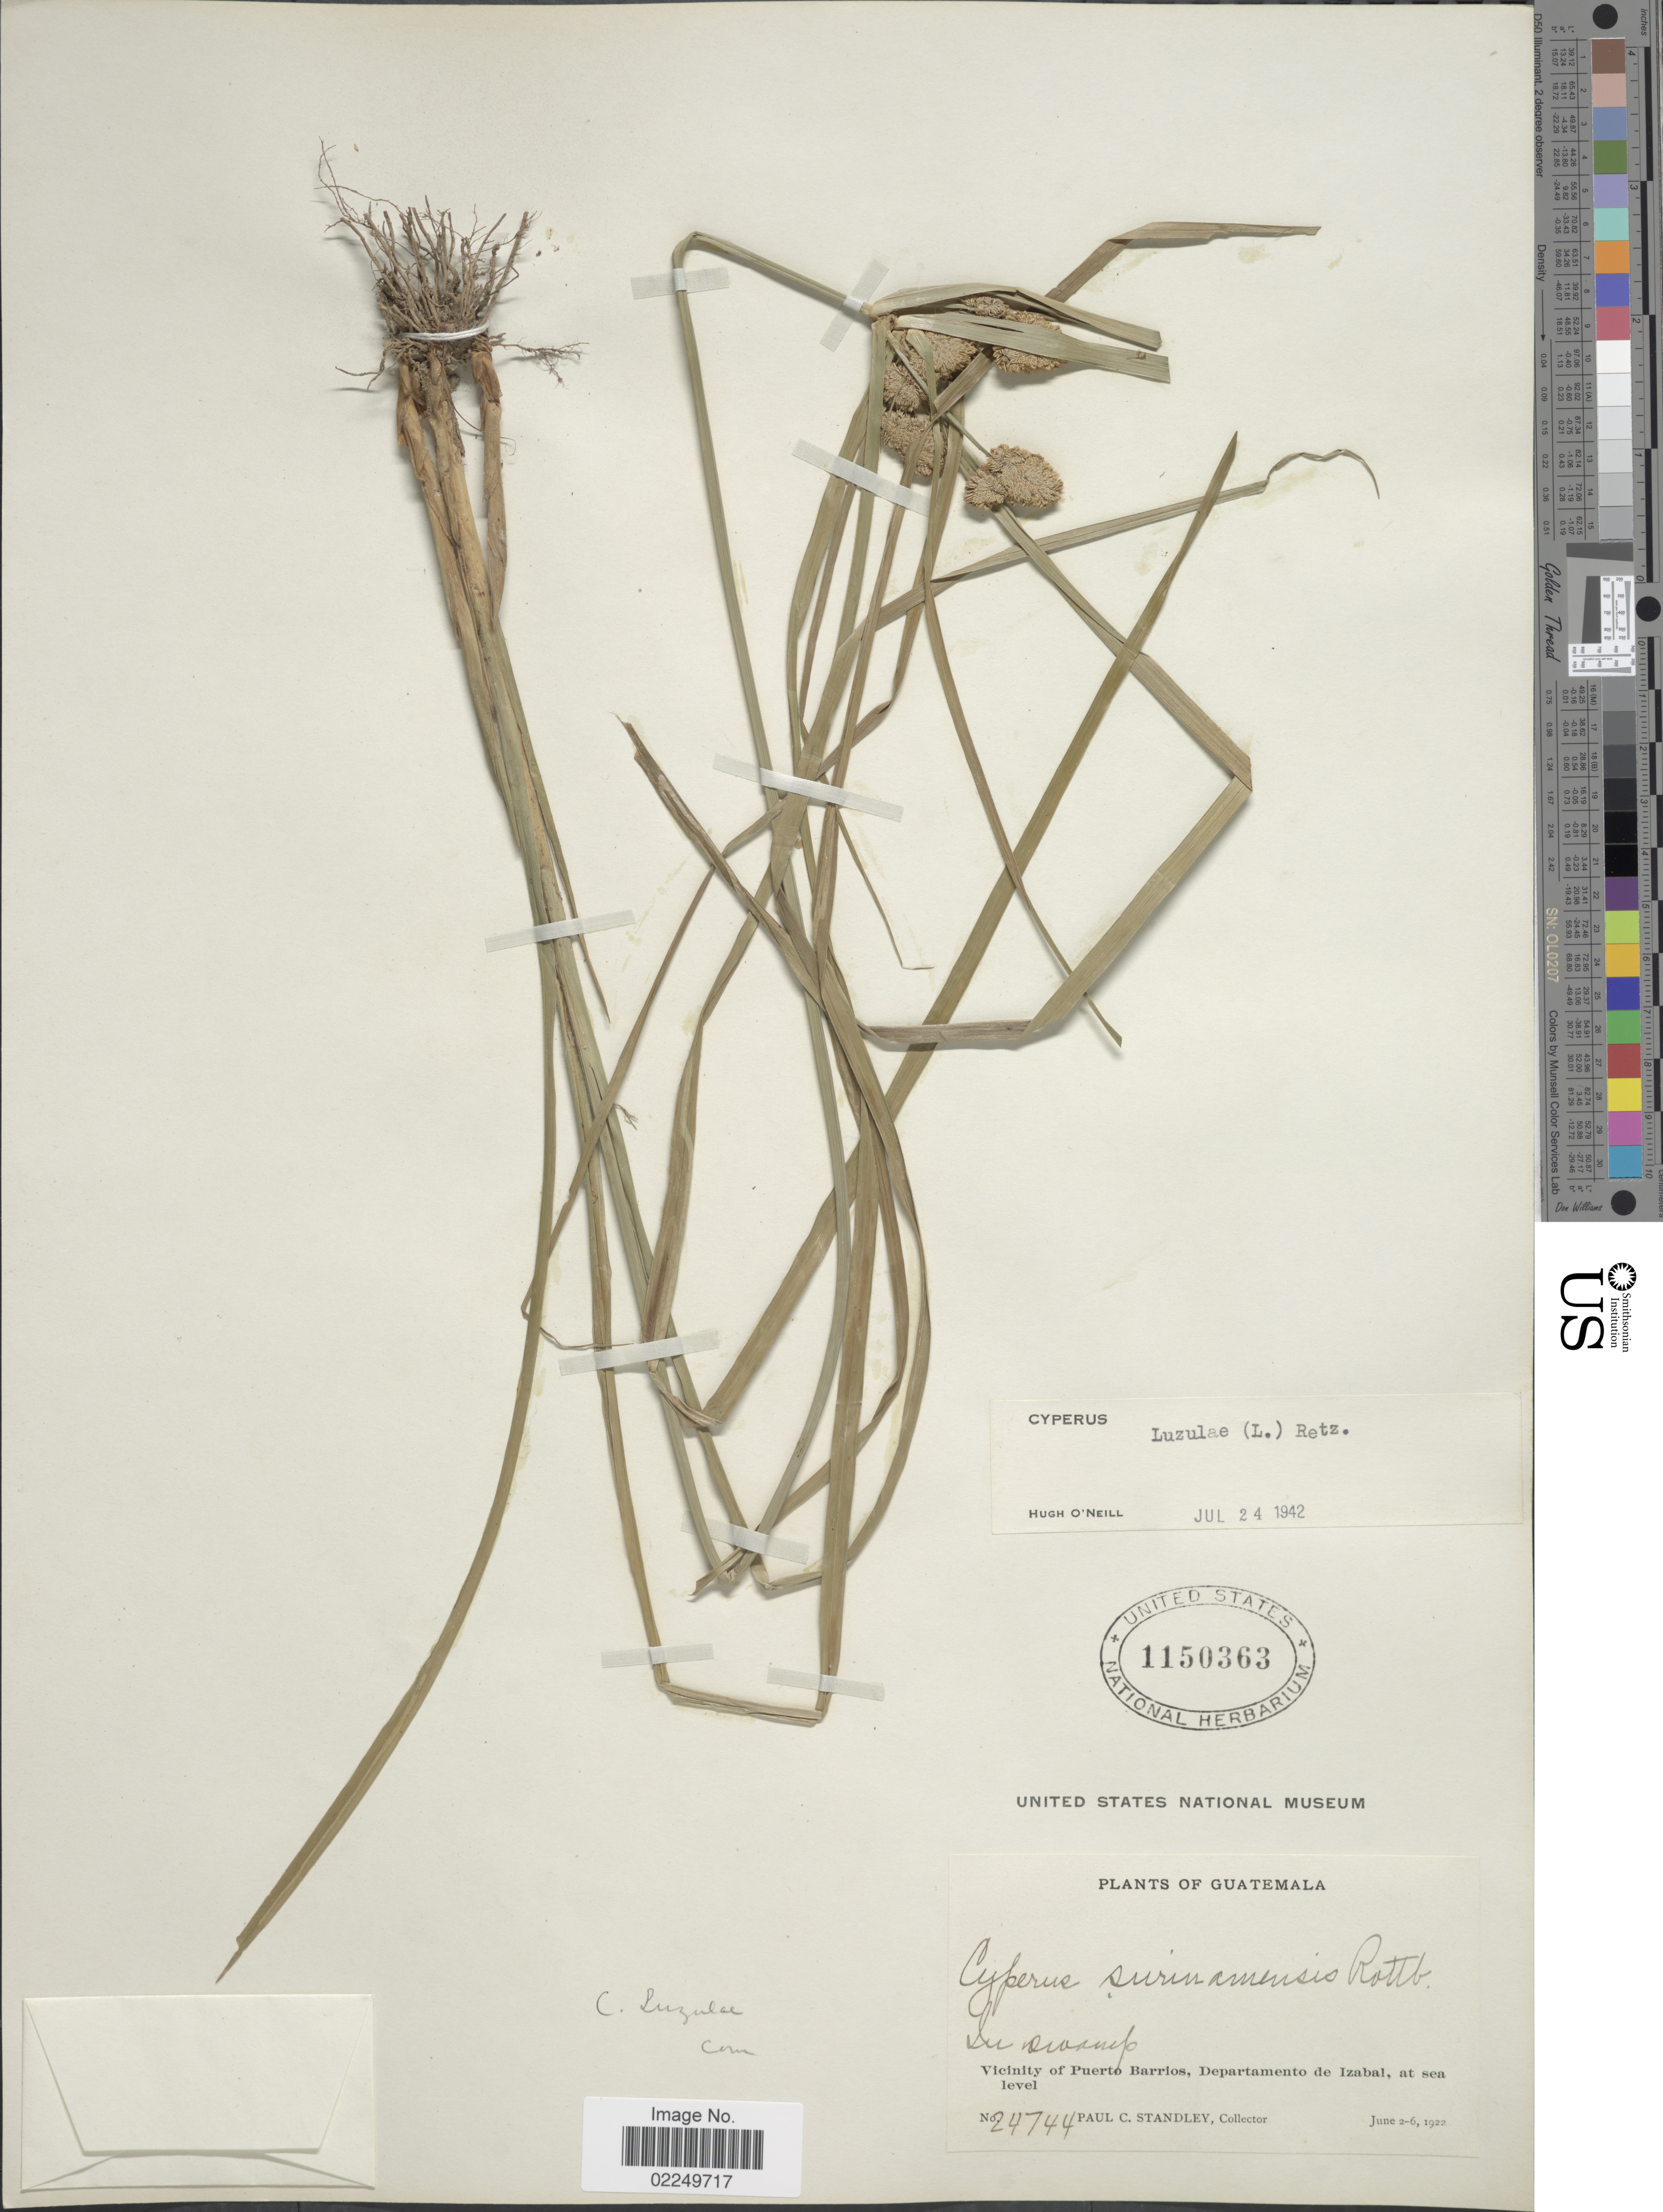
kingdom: Plantae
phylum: Tracheophyta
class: Liliopsida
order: Poales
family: Cyperaceae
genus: Cyperus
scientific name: Cyperus luzulae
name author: (L.) Rottb. ex Retz.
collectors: P. C. Standley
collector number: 24744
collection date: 1922-06-02/1922-06-06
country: Guatemala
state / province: Izabal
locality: Vicinity of Puerto Barrios, Departamento de Izabal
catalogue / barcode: US 1150363